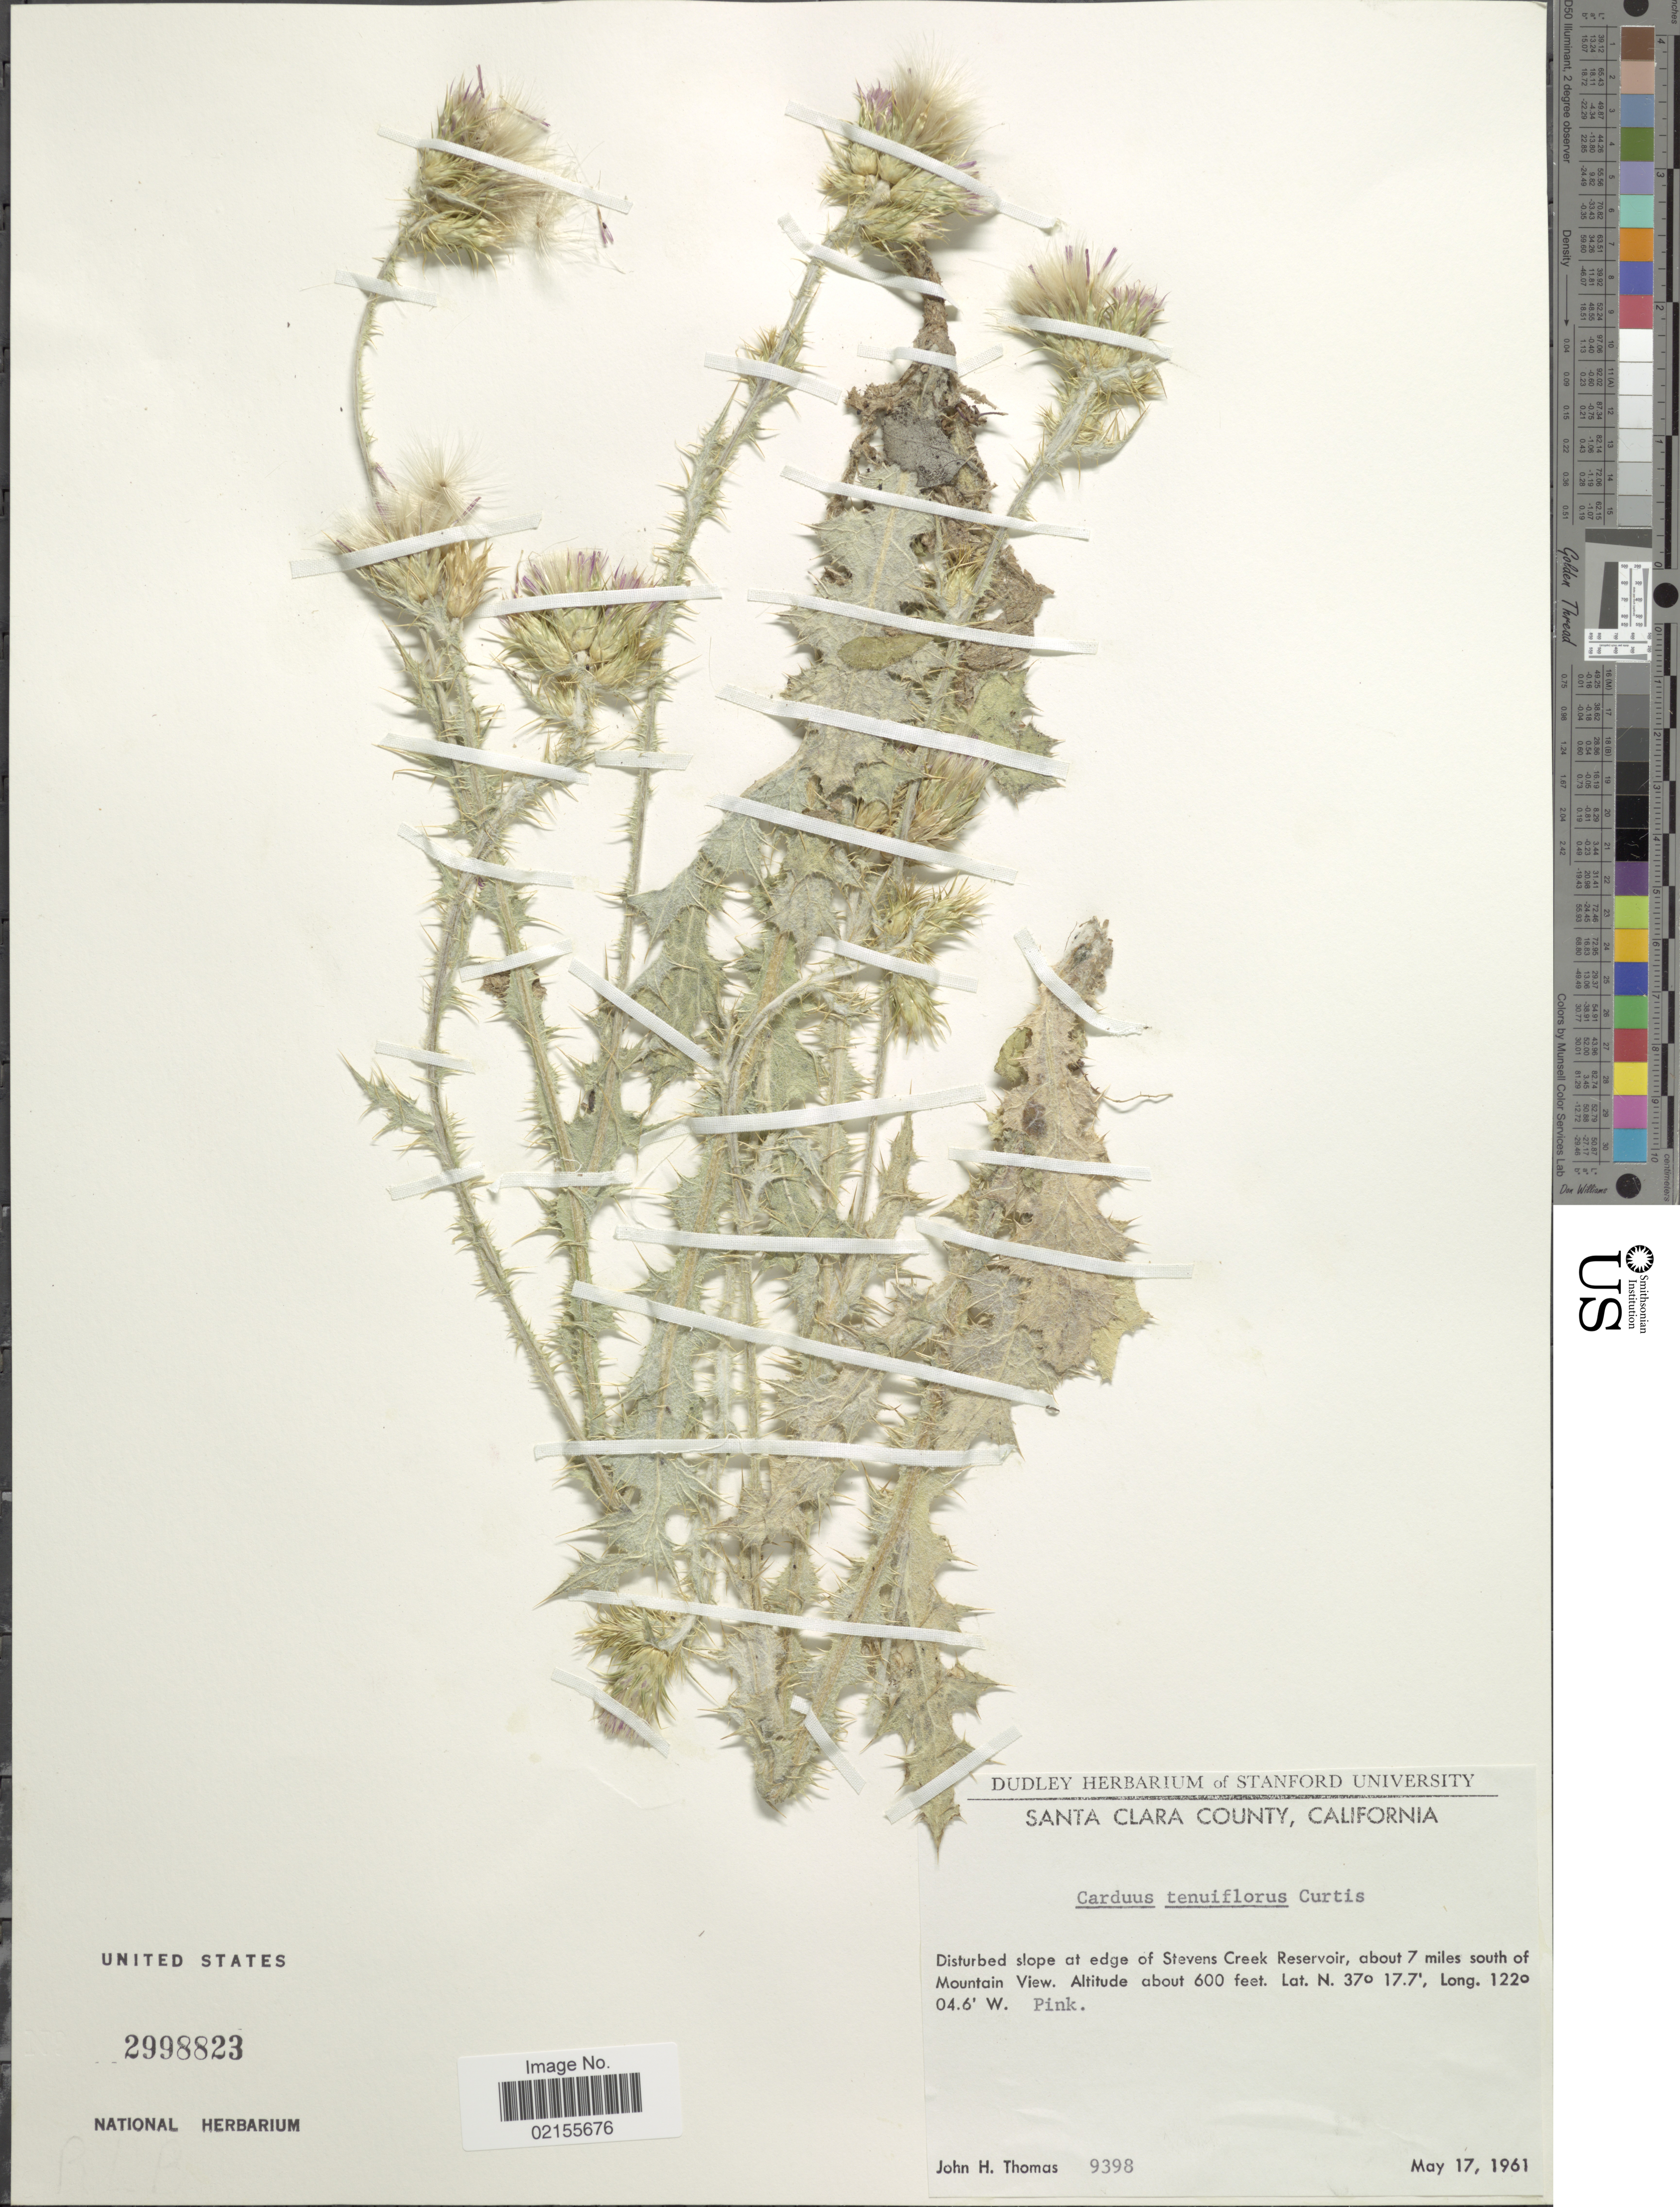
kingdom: Plantae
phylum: Tracheophyta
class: Magnoliopsida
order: Asterales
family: Asteraceae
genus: Carduus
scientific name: Carduus tenuiflorus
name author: Curtis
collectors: J. H. Thomas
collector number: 9398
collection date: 1961-05-17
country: United States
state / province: California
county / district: Santa Clara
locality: Santa Clara County, Disturbed slope at edge of Stevens Creek reservoir, about 7 miles south of Mountain View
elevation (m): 183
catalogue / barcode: US 2998823